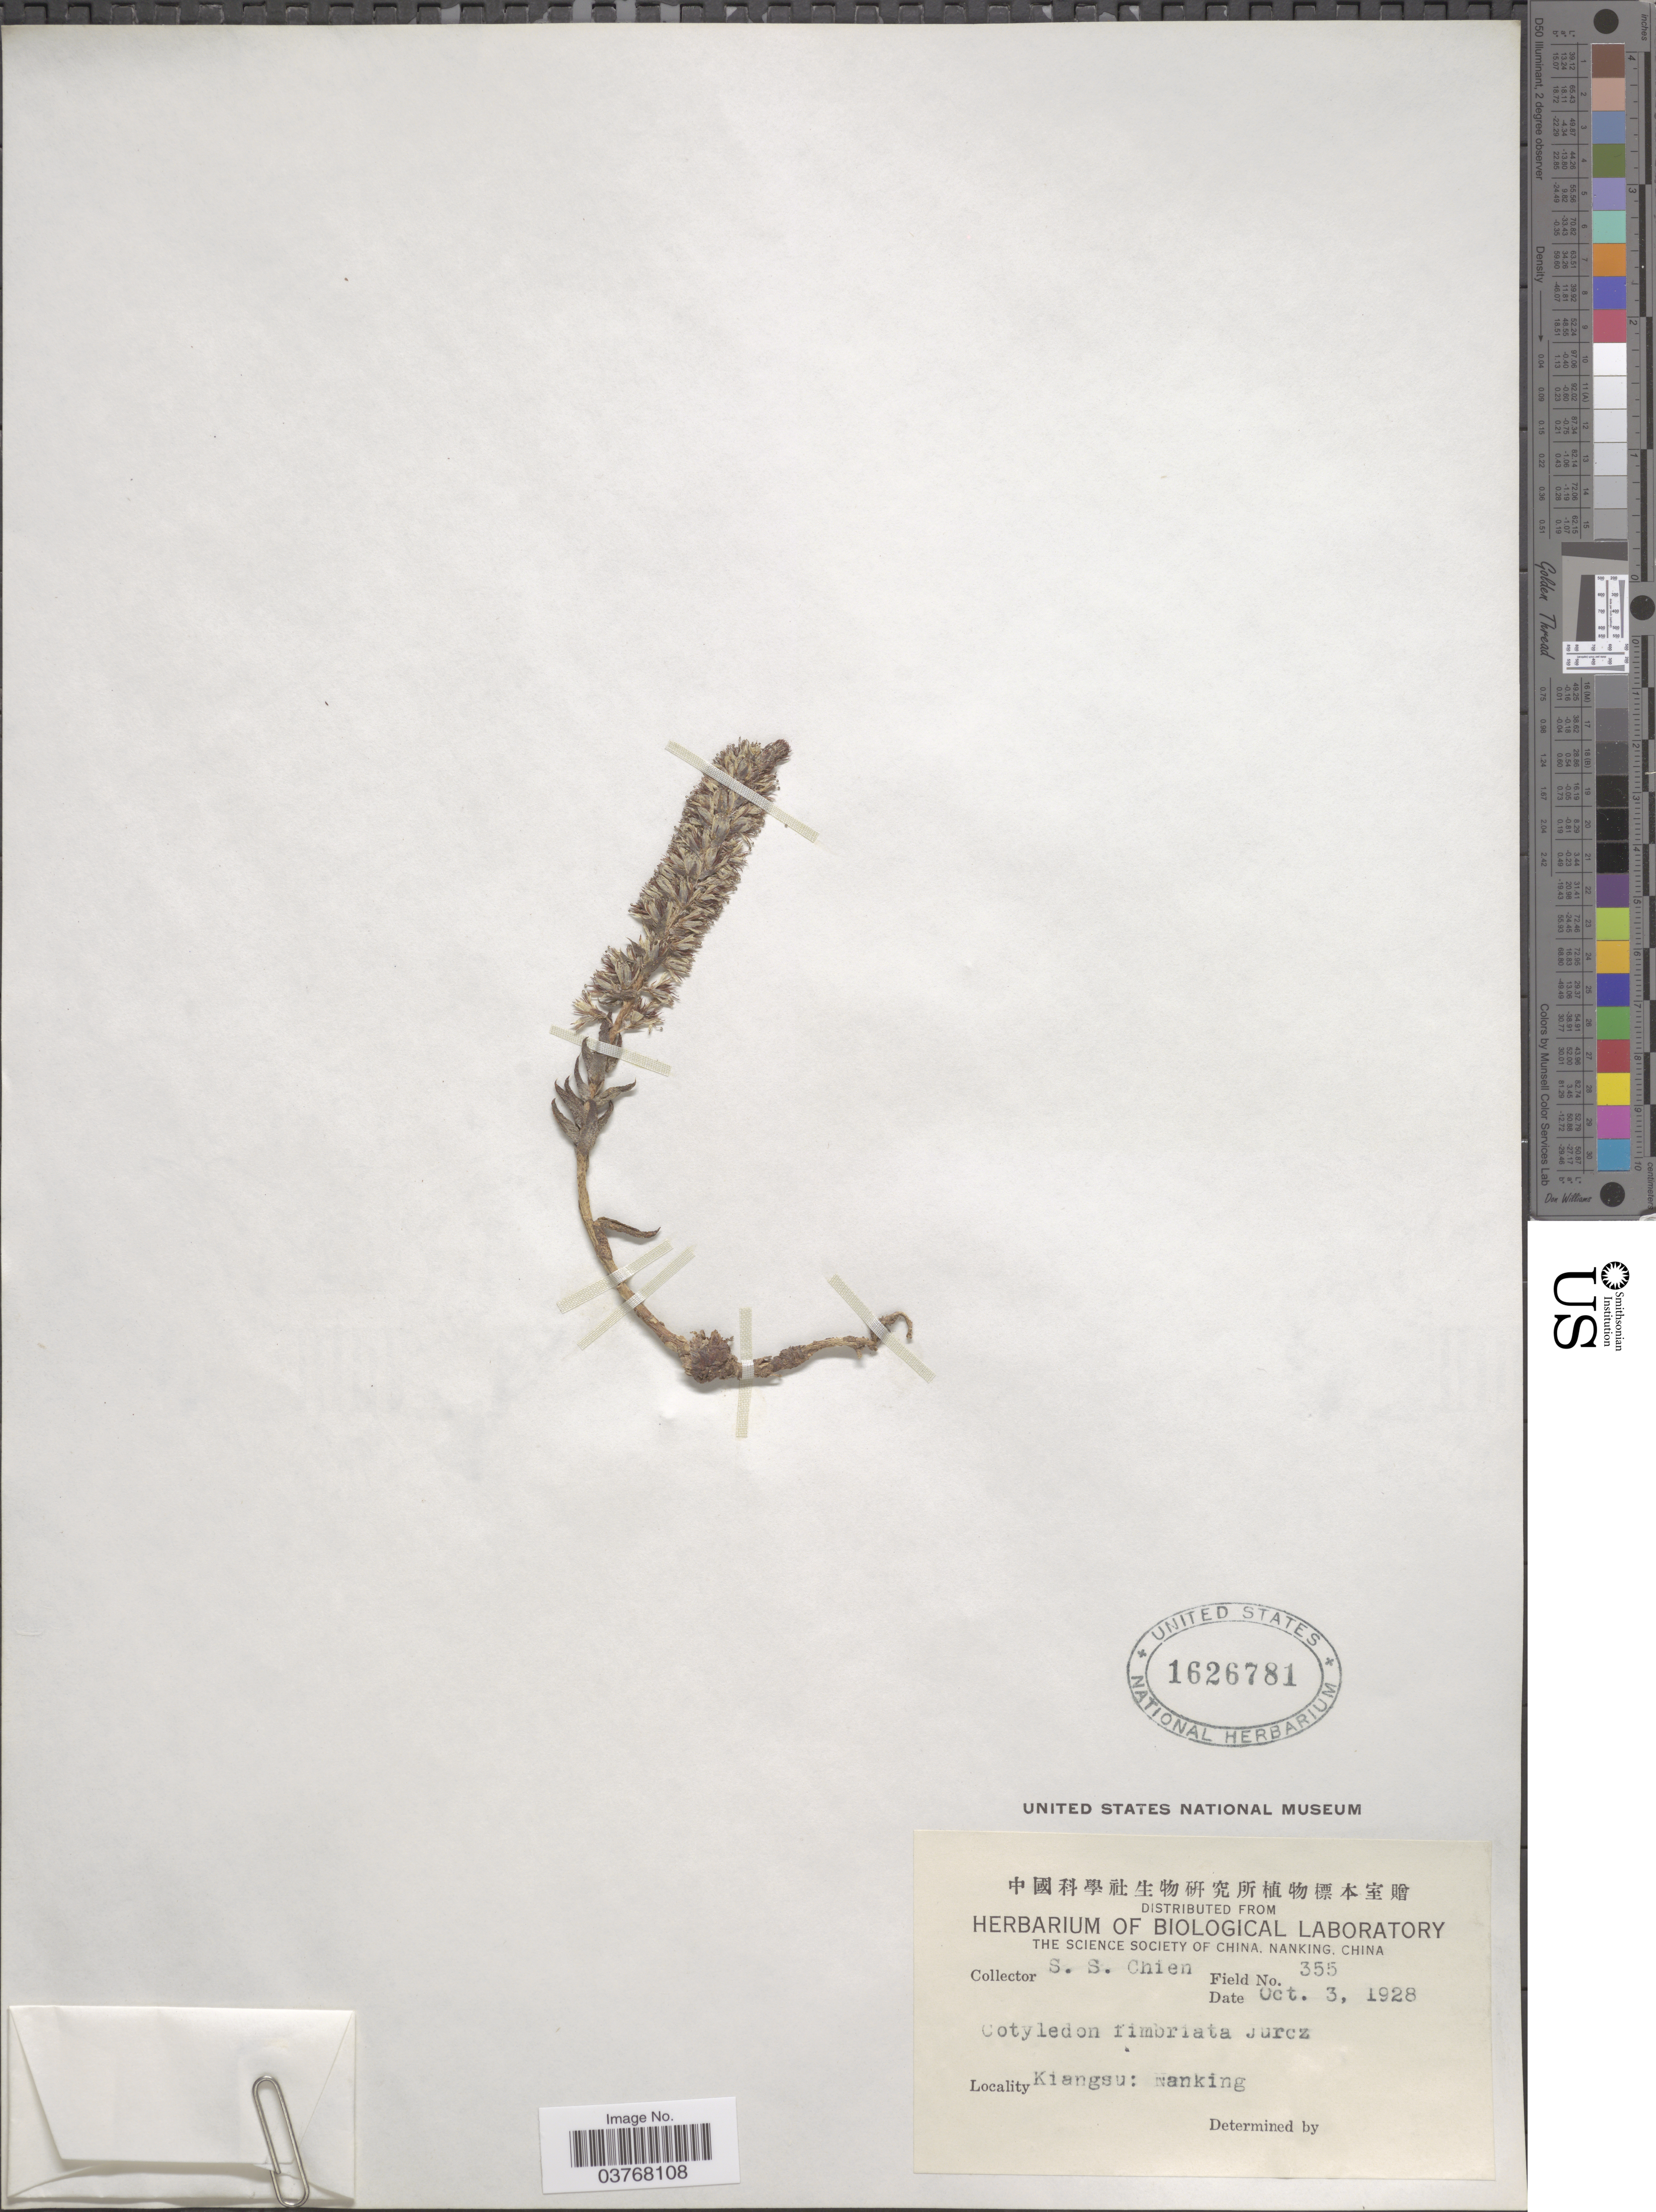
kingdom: Plantae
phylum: Tracheophyta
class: Magnoliopsida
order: Saxifragales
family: Crassulaceae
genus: Orostachys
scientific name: Orostachys fimbriata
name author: (Turcz.) A. Berger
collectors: S. Chien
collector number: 355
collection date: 1928-10-03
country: China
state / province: Jiangsu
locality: Kiangsu: Nanking.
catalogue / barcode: US 1626781